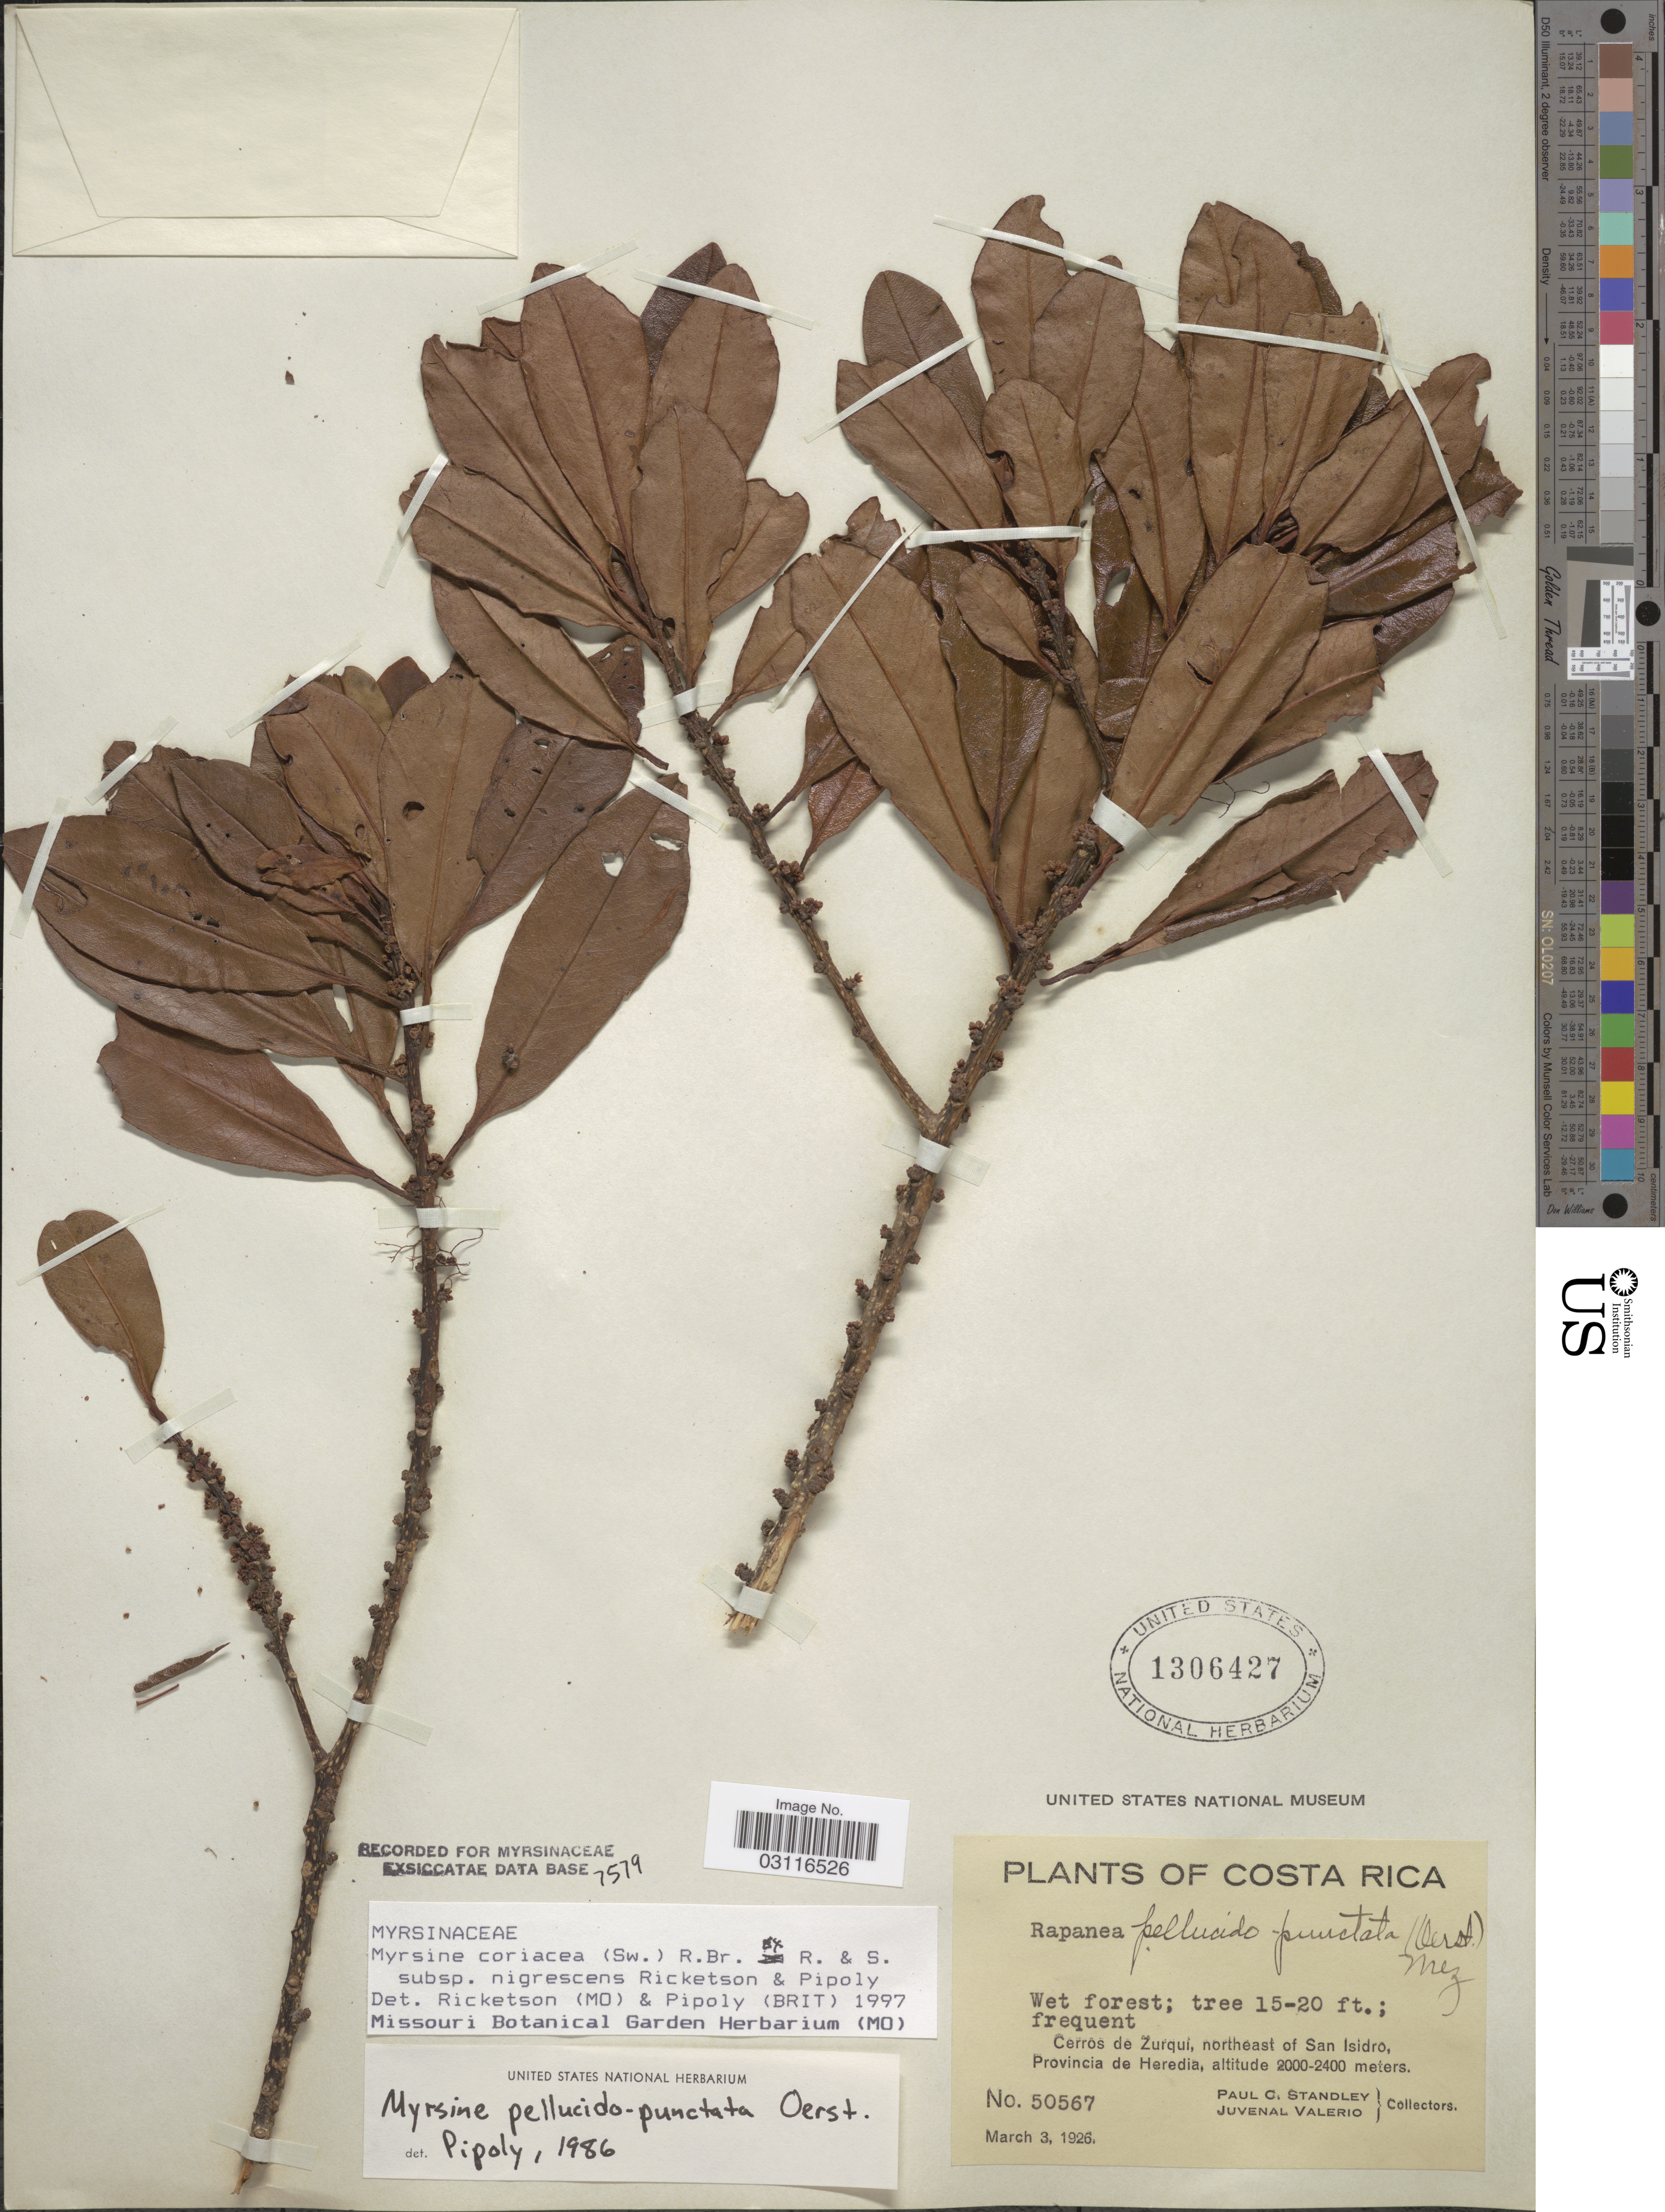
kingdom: Plantae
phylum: Tracheophyta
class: Magnoliopsida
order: Ericales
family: Primulaceae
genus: Myrsine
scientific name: Myrsine coriacea subsp. nigrescens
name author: (Lundell) Ricketson & Pipoly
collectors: P. C. Standley & J. Valerio R.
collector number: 50567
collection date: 1926-03-03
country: Costa Rica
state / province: Heredia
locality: Cerros de Zurqui, northeast of San Isidro.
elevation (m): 2000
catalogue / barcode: US 1306427